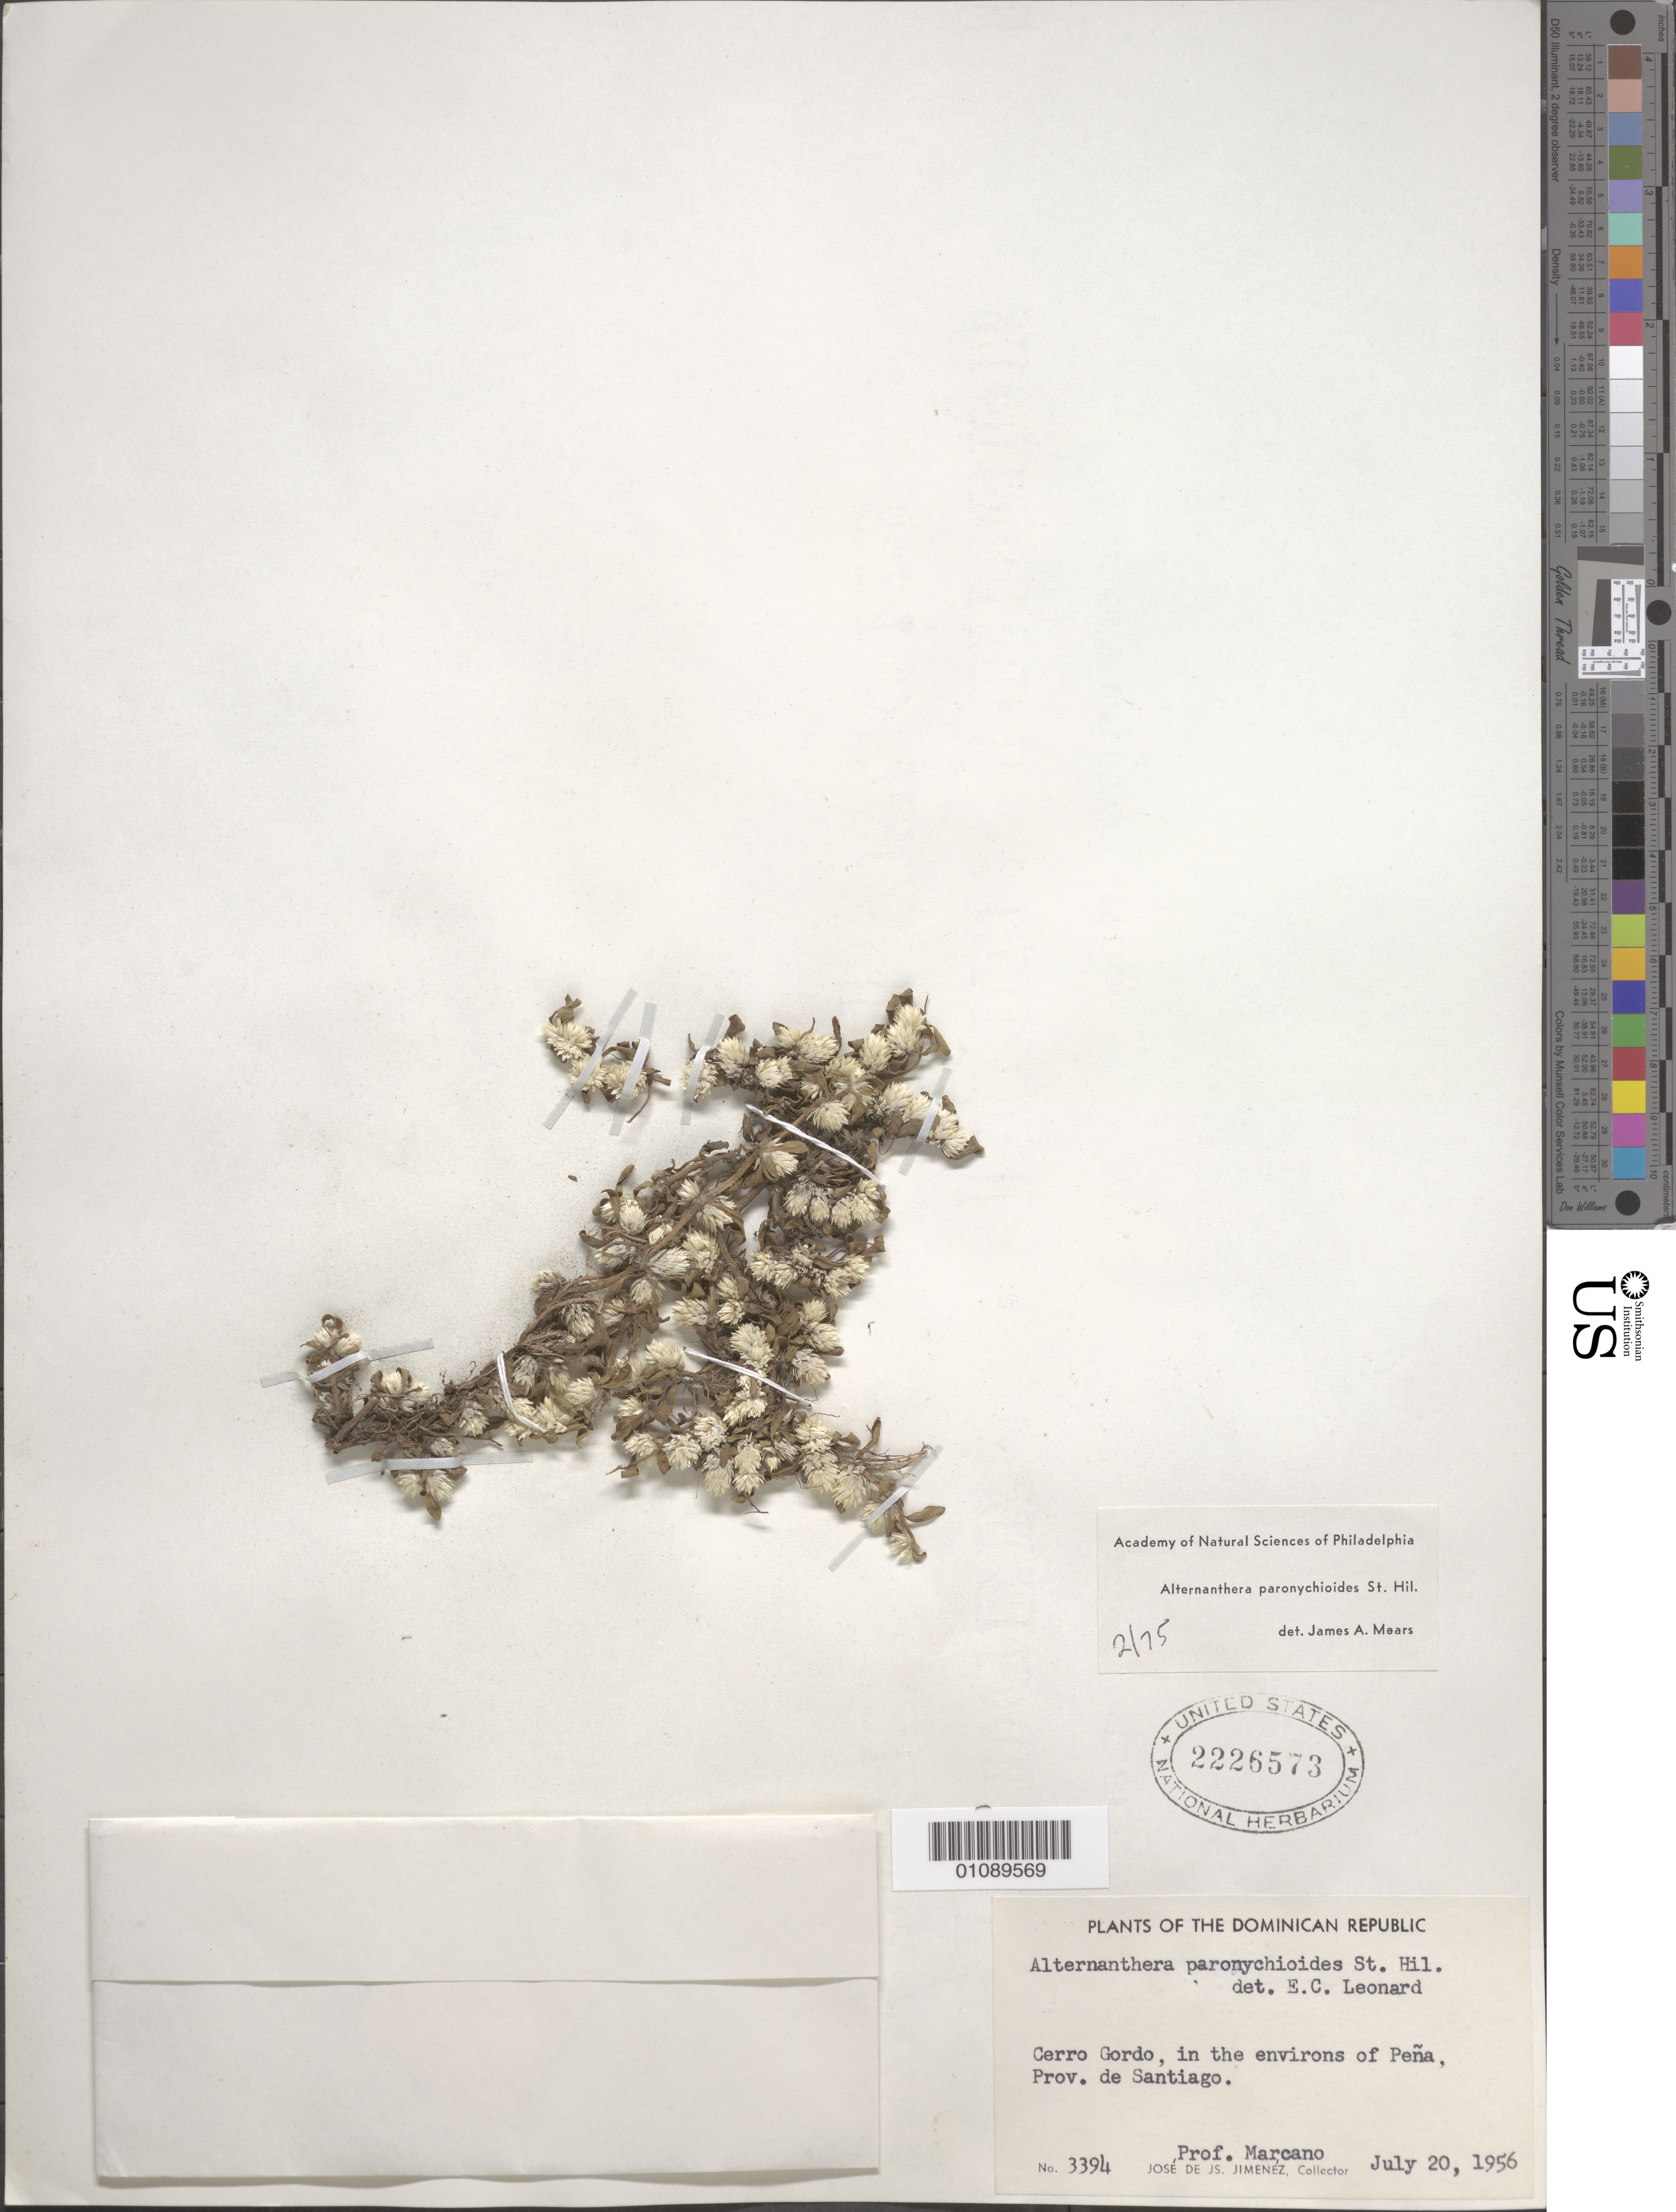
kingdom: Plantae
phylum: Tracheophyta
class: Magnoliopsida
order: Caryophyllales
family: Amaranthaceae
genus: Alternanthera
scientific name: Alternanthera paronychioides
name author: A. St.-Hil.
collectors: E. J. Marcano F. & J. J. Jiménez Almonte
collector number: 3394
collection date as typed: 20 Jul 1956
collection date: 1956-07-20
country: Dominican Republic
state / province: Santiago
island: Hispaniola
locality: In the environs of Pena, Cerro Gordo.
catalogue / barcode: US 2226573